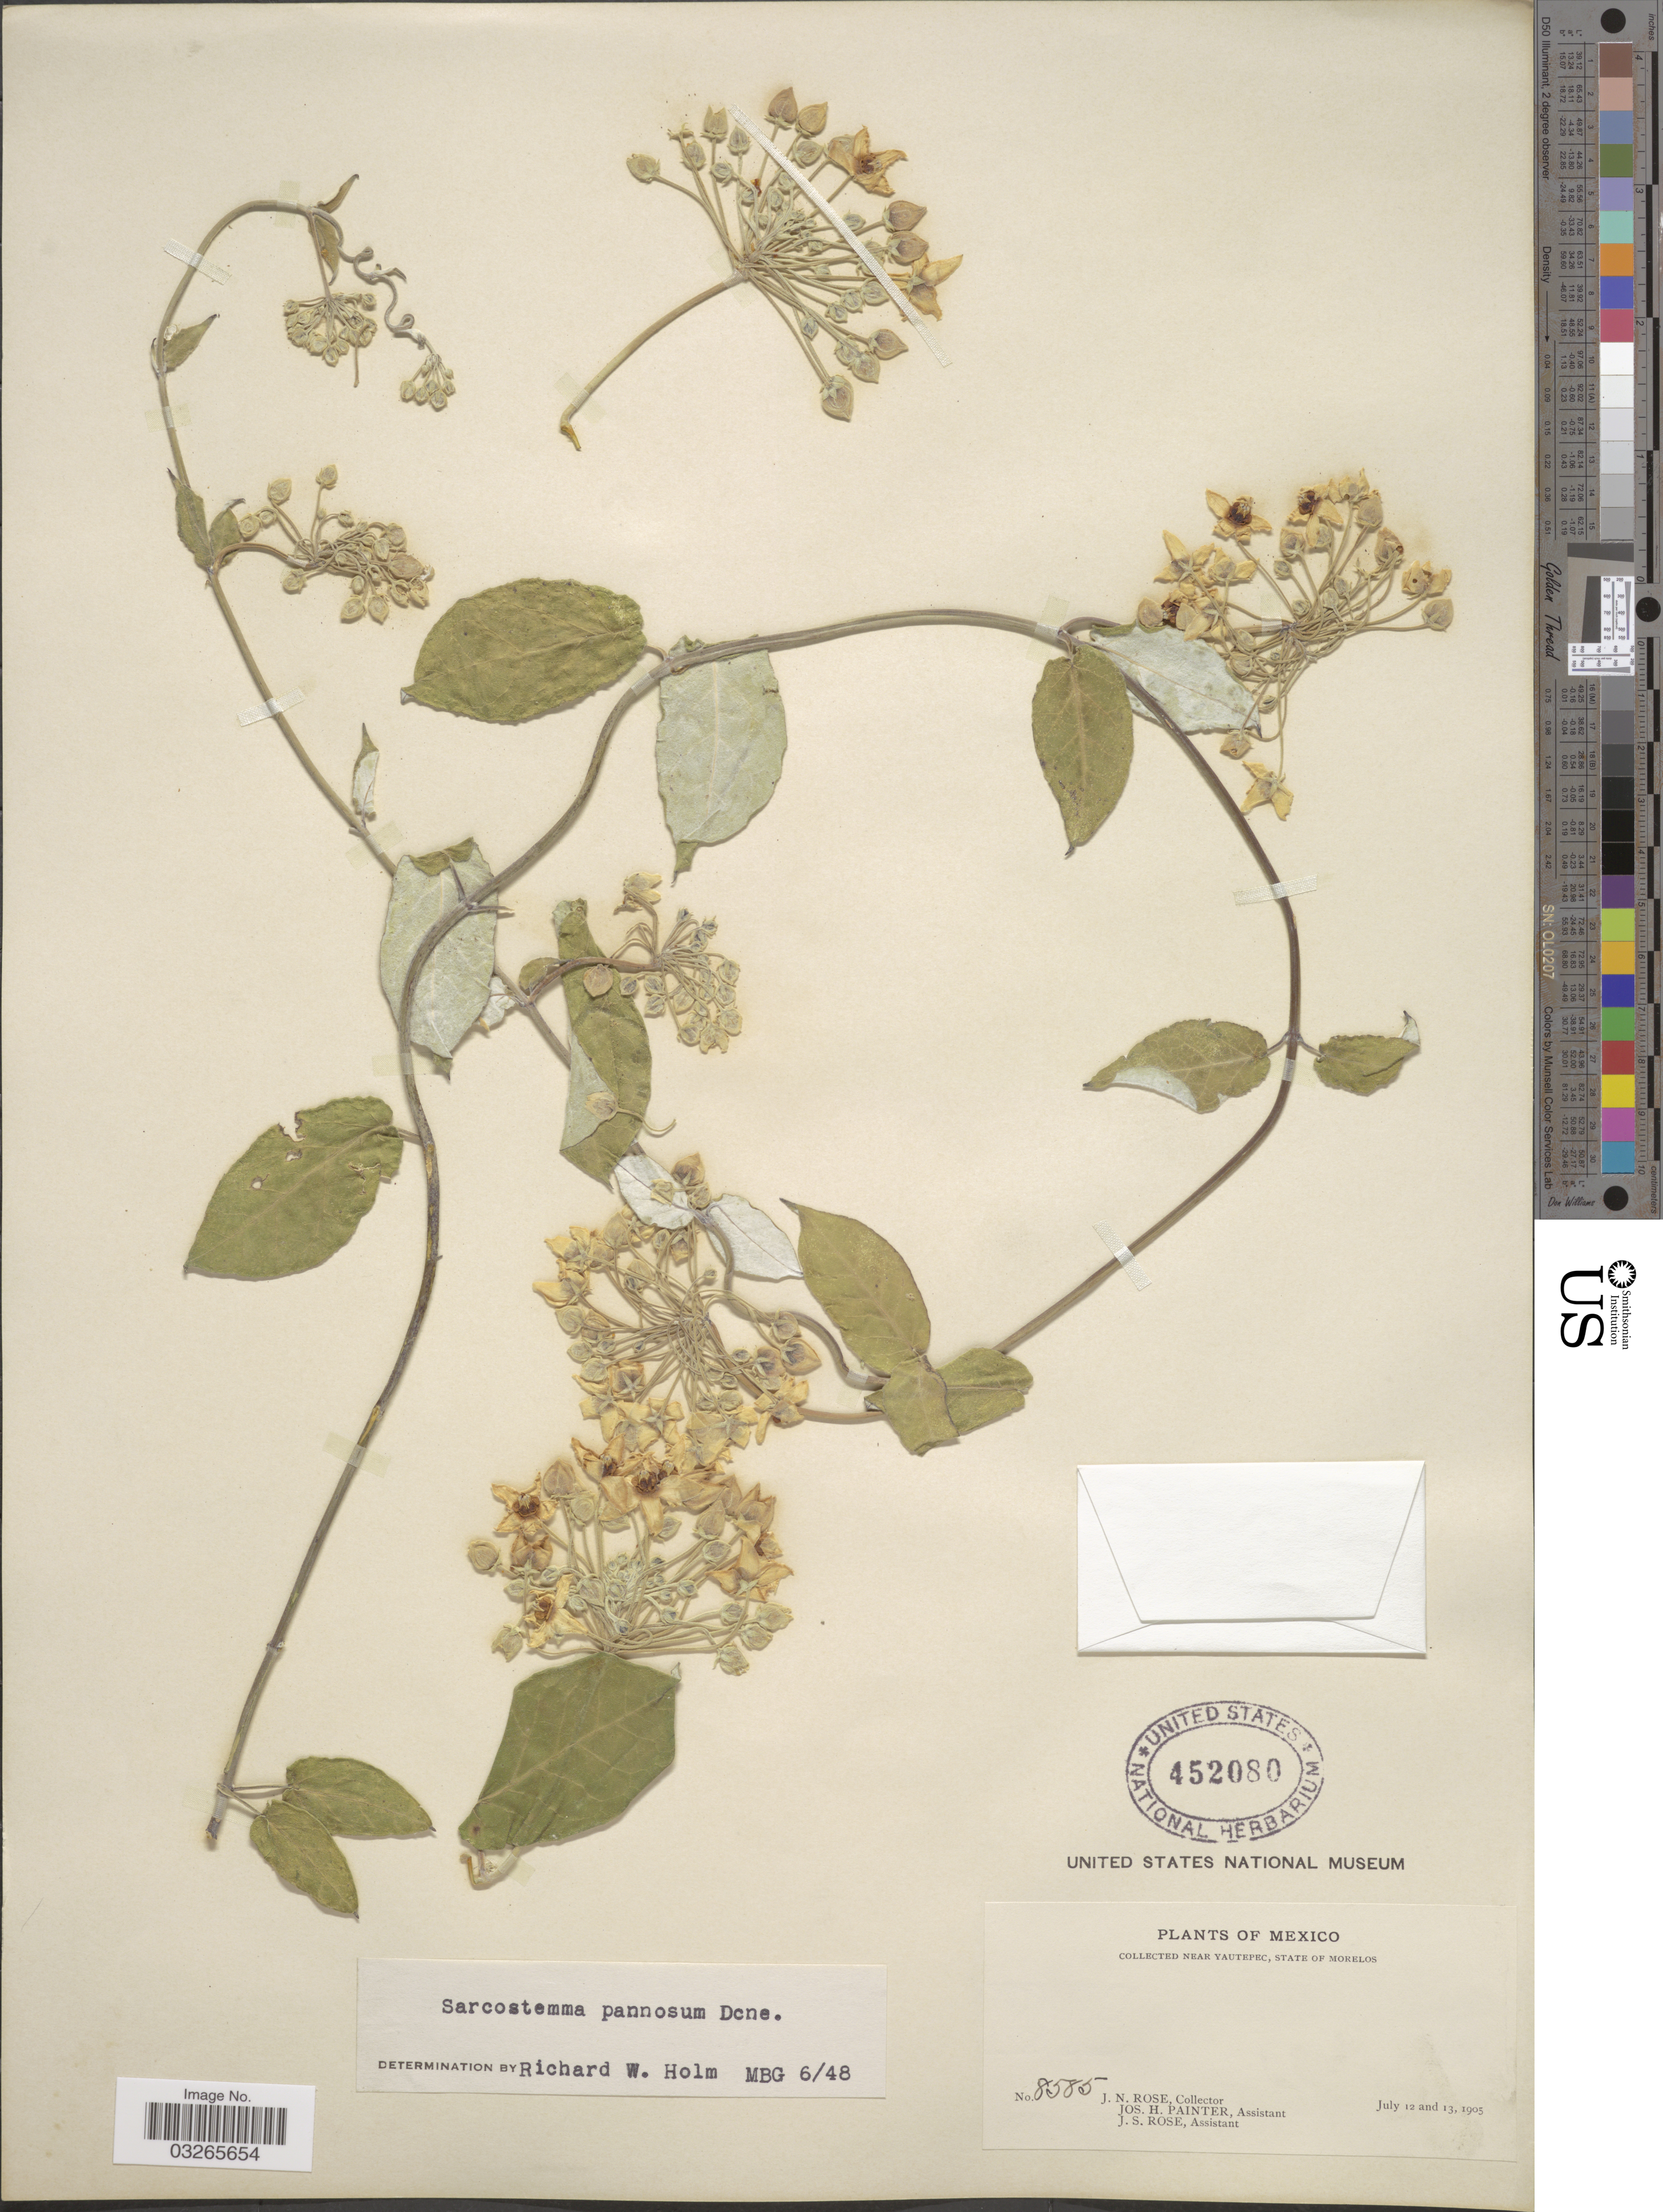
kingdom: Plantae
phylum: Tracheophyta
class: Magnoliopsida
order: Gentianales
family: Apocynaceae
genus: Sarcostemma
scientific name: Sarcostemma pannosum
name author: Decne.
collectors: J. N. Rose, J. H. Painter & J. S. Rose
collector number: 8585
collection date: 1905-07-12/1905-07-13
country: Mexico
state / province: Morelos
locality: Near Yautepec, State of Morelos.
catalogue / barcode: US 452080